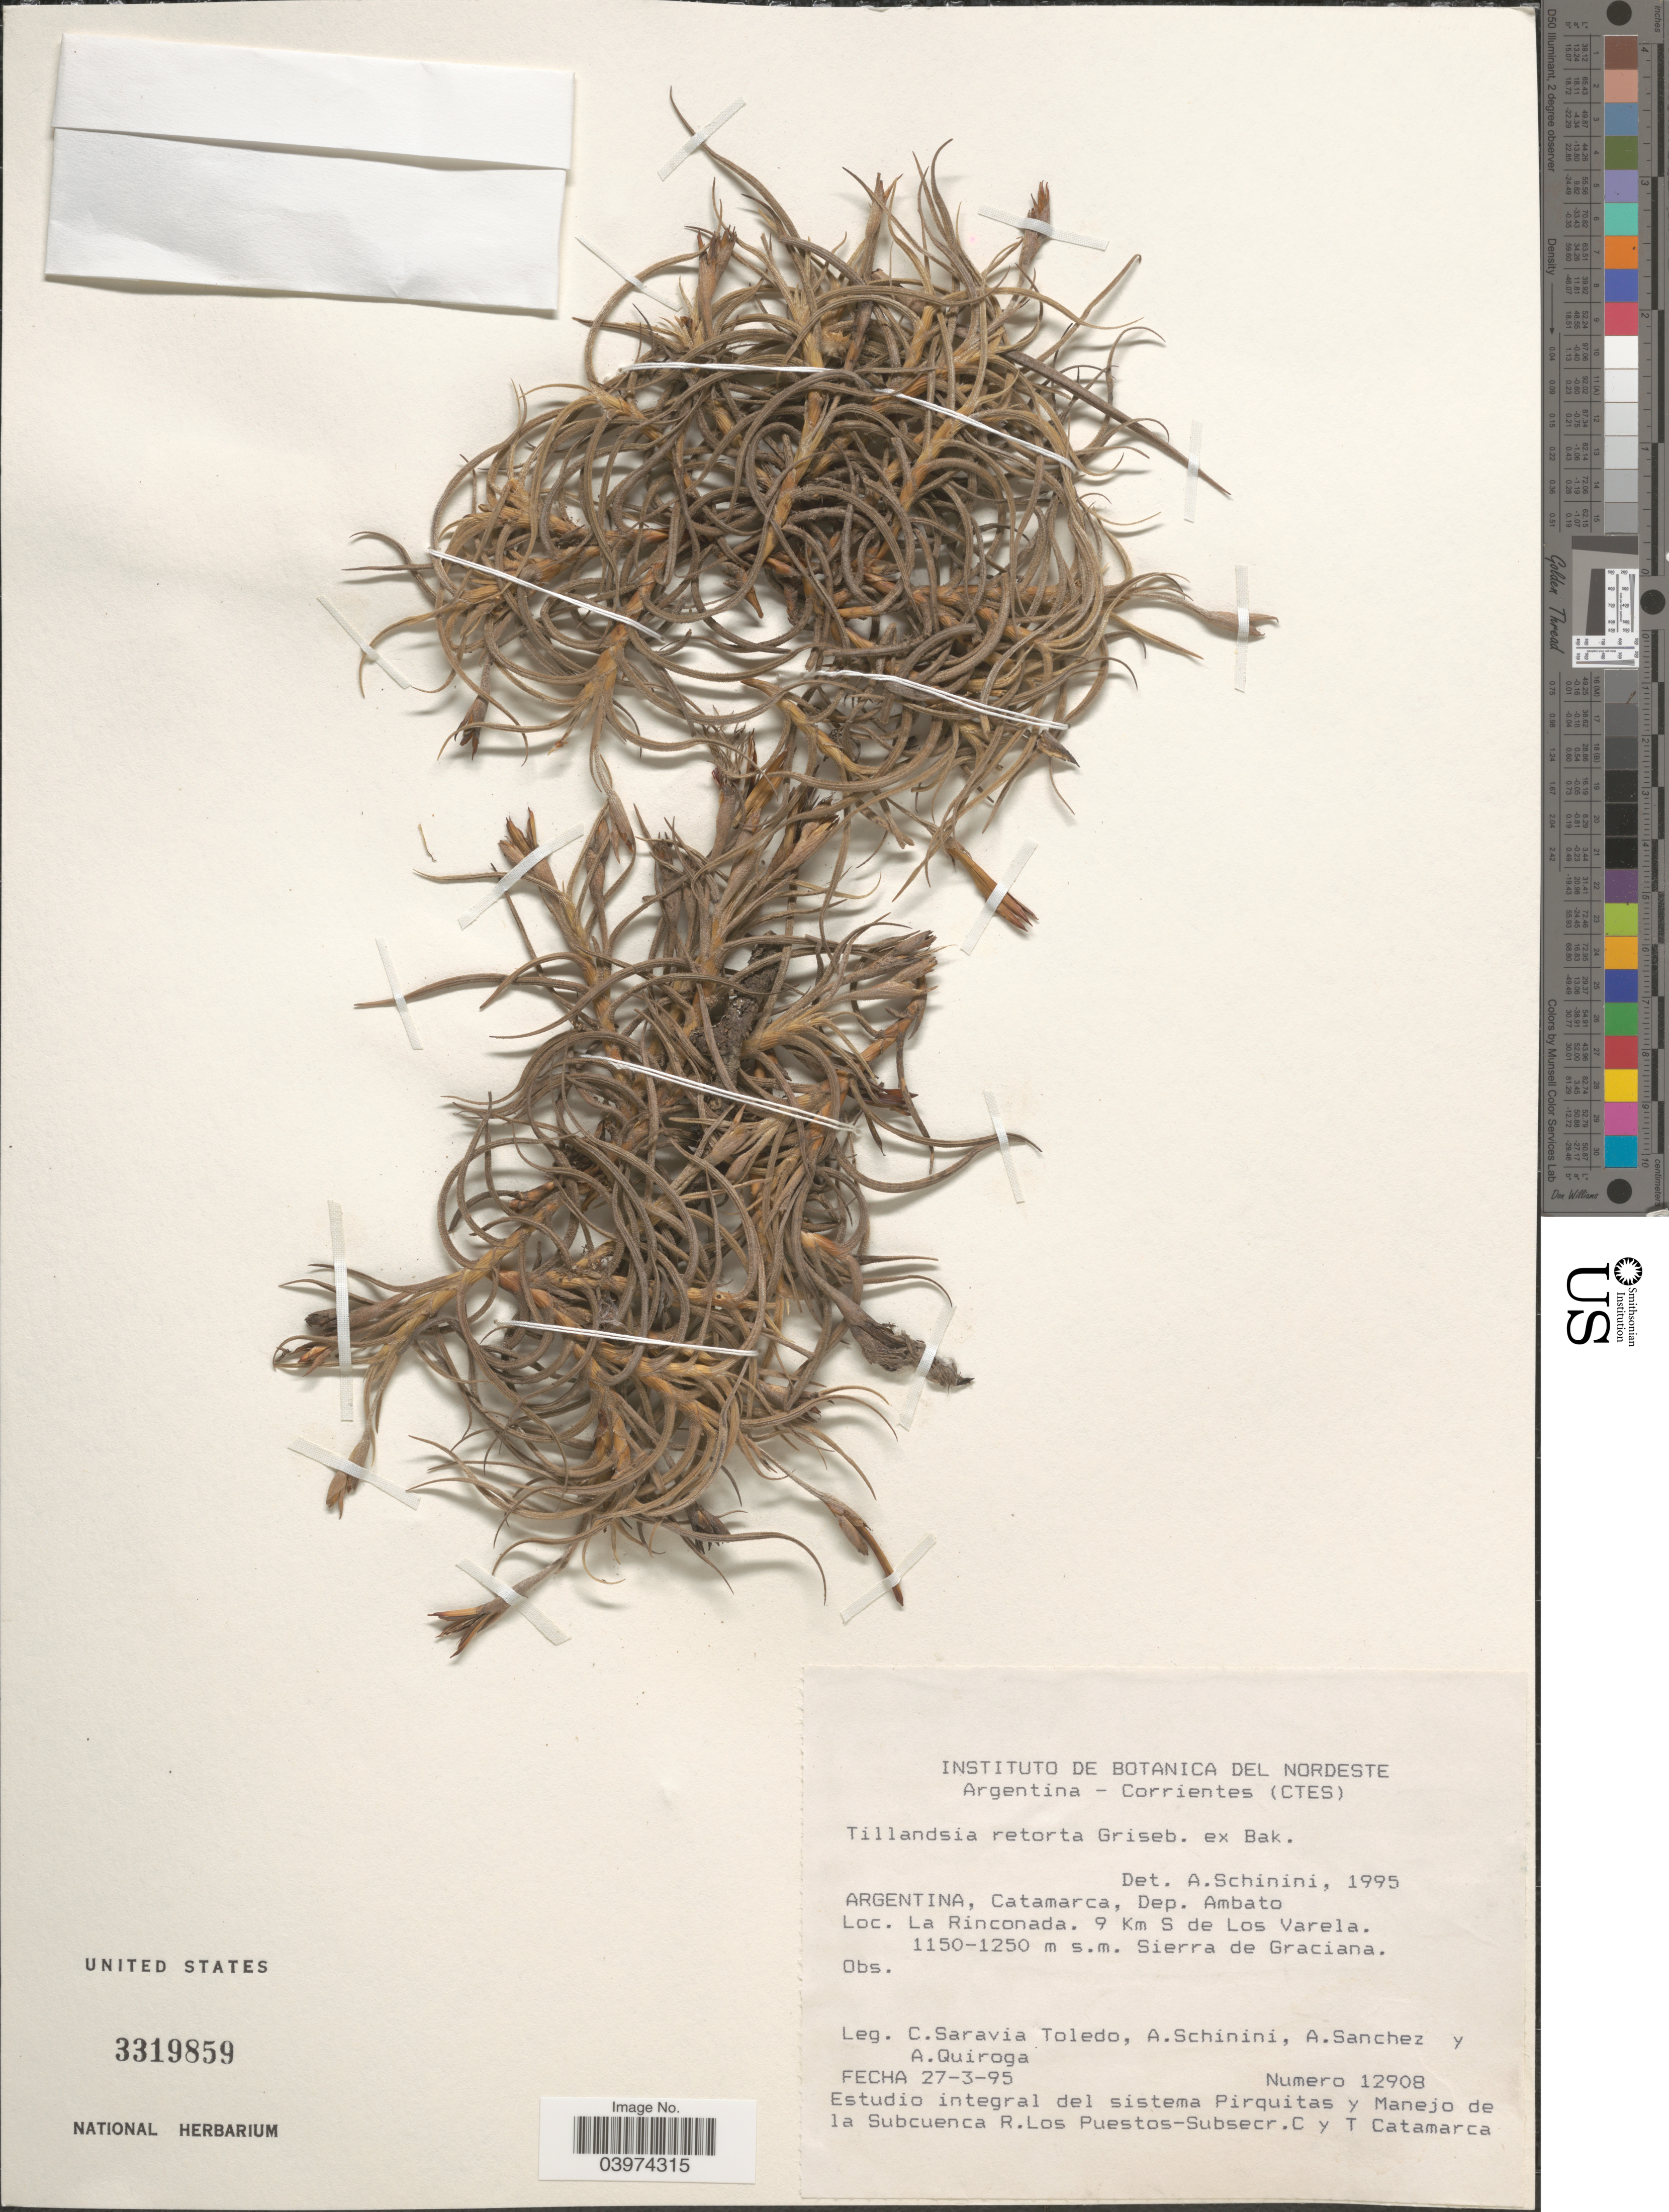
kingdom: Plantae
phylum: Tracheophyta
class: Liliopsida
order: Poales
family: Bromeliaceae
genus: Tillandsia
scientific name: Tillandsia retorta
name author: Griseb.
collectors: C. Saravia T., A. Schinini, A. Sanchez & A. Quiroga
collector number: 12908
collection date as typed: Transcribed d/m/y: 27/3/95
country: Argentina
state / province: Catamarca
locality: Dep. Ambato. La Rinconada. 9 Km S de Los Varela. Sierra de Graciana.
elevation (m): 1150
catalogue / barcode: US 3319859